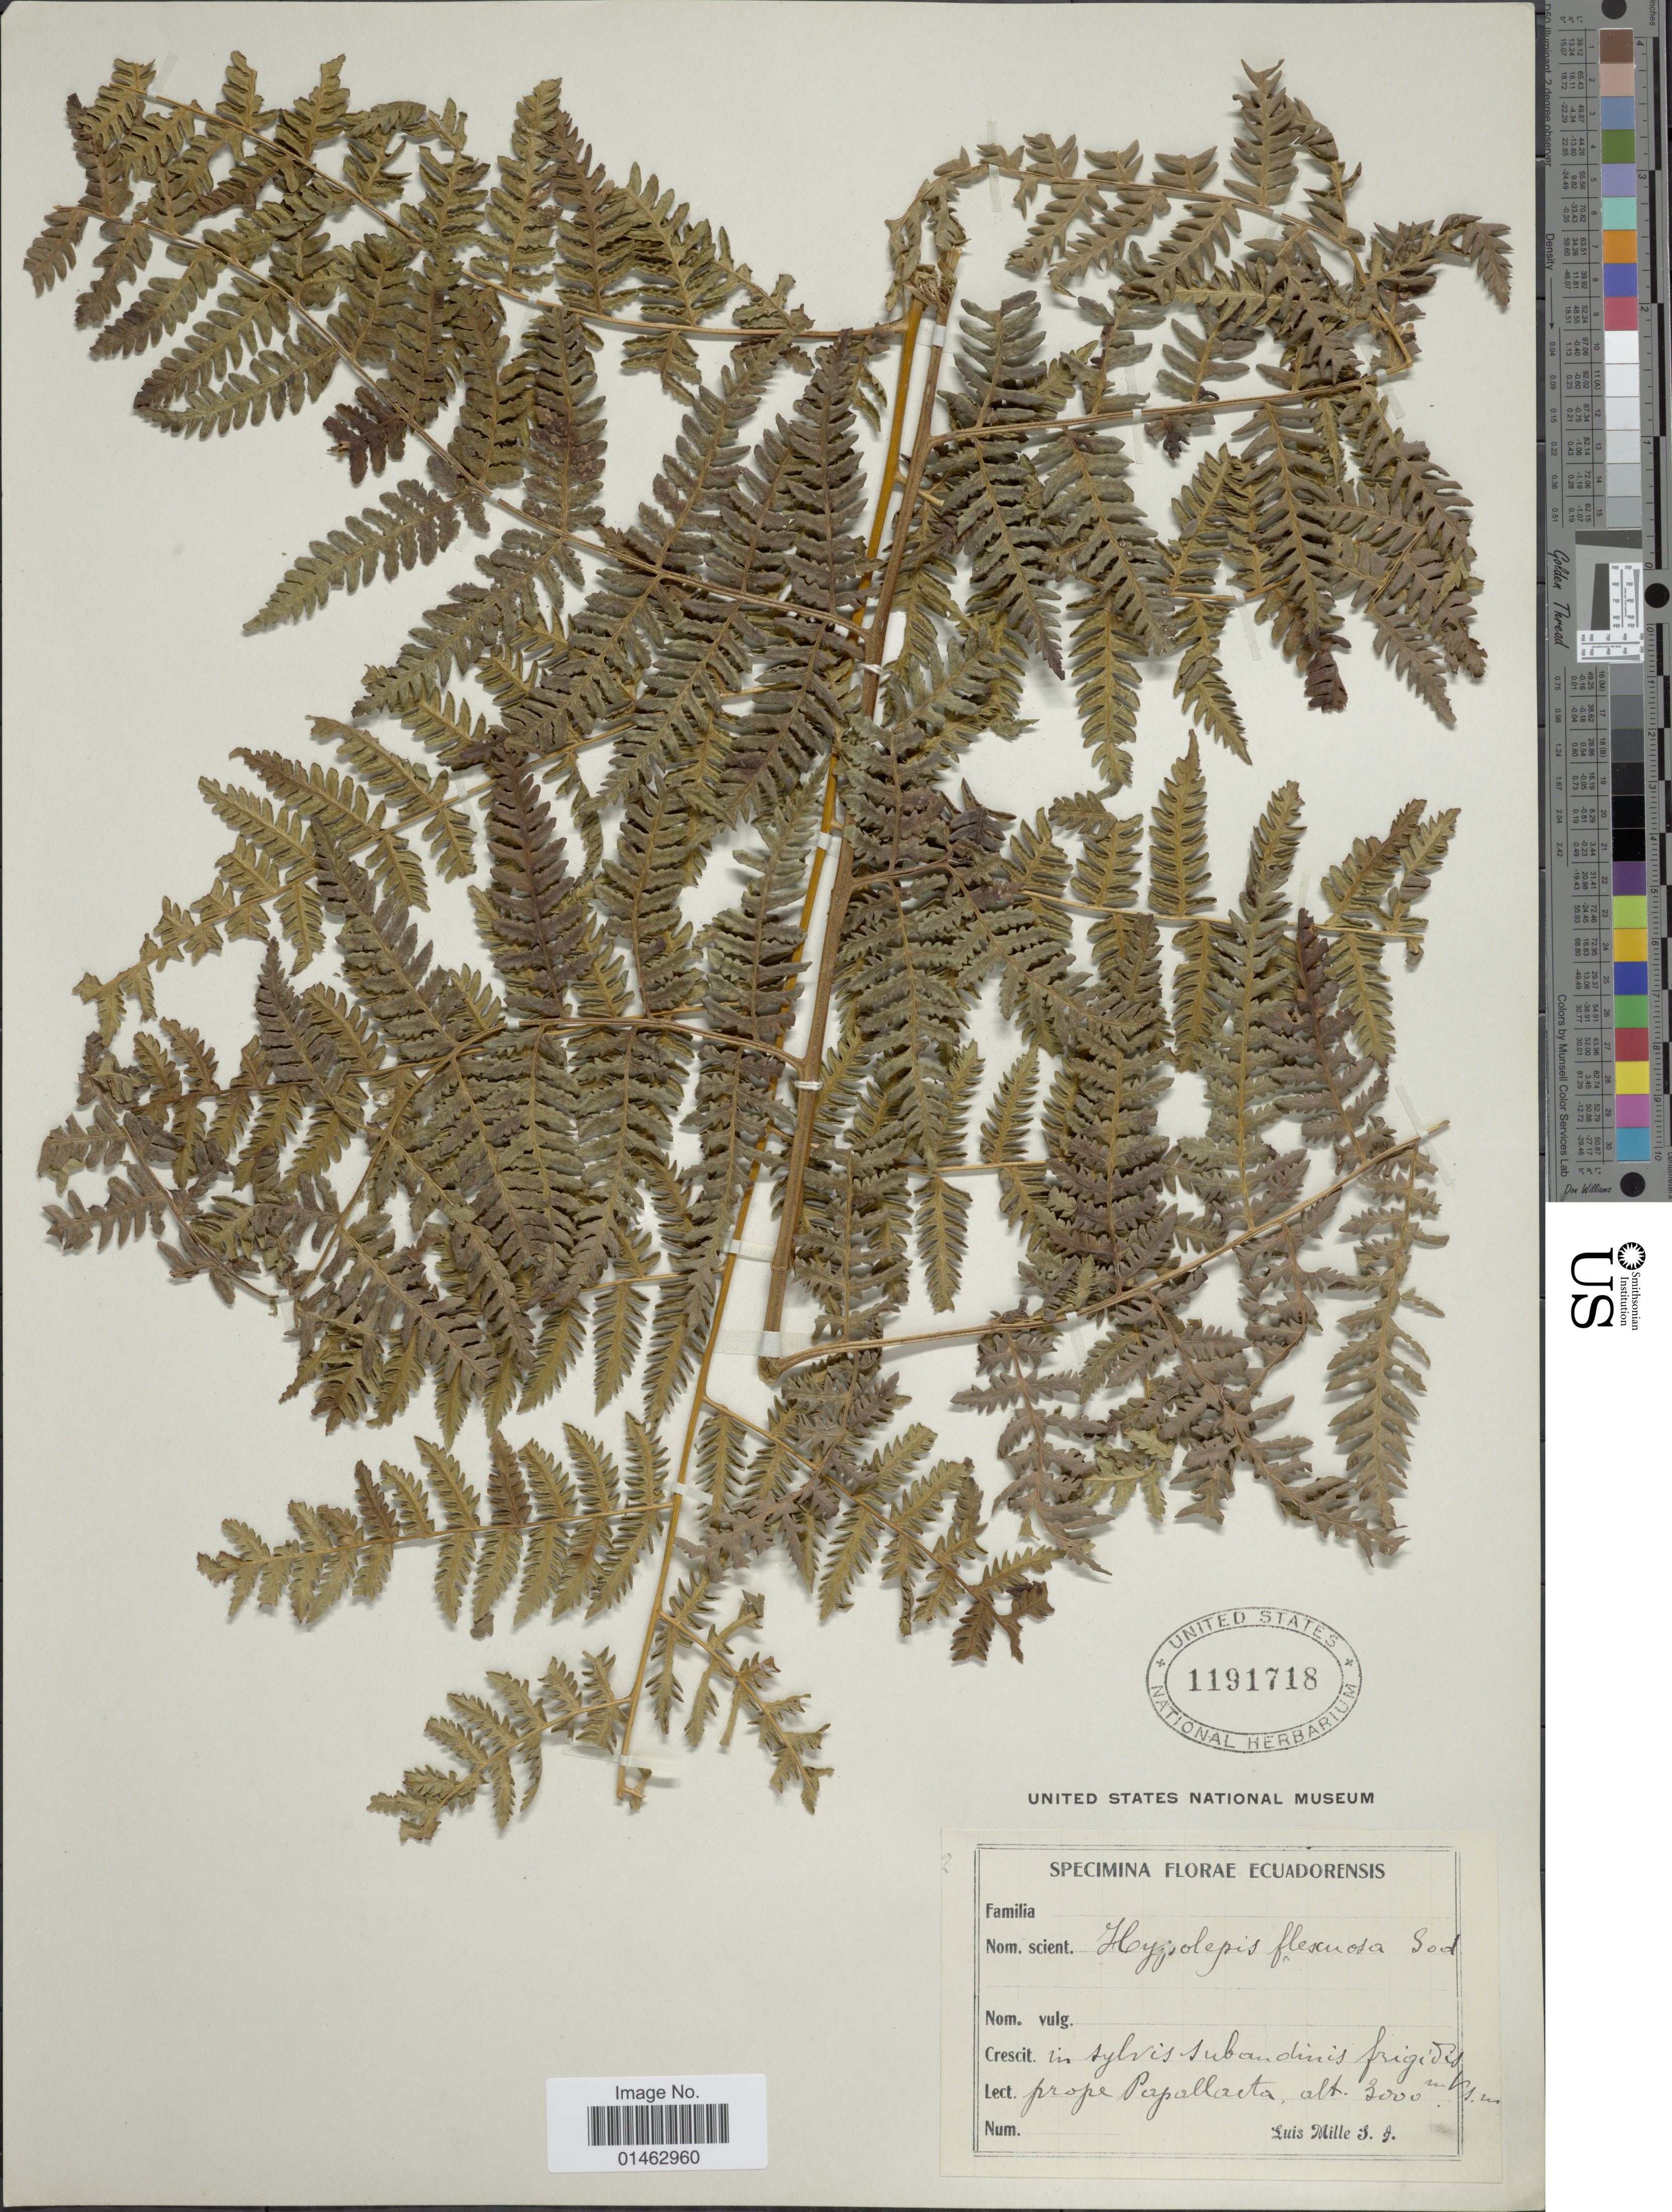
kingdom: Plantae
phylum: Tracheophyta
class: Polypodiopsida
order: Polypodiales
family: Dennstaedtiaceae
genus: Hypolepis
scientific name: Hypolepis bogotensis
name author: H. Karst.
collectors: L. Mille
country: Ecuador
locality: In sylvis subandinis frigidis prope papallacta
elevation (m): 3000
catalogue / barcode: US 1191718